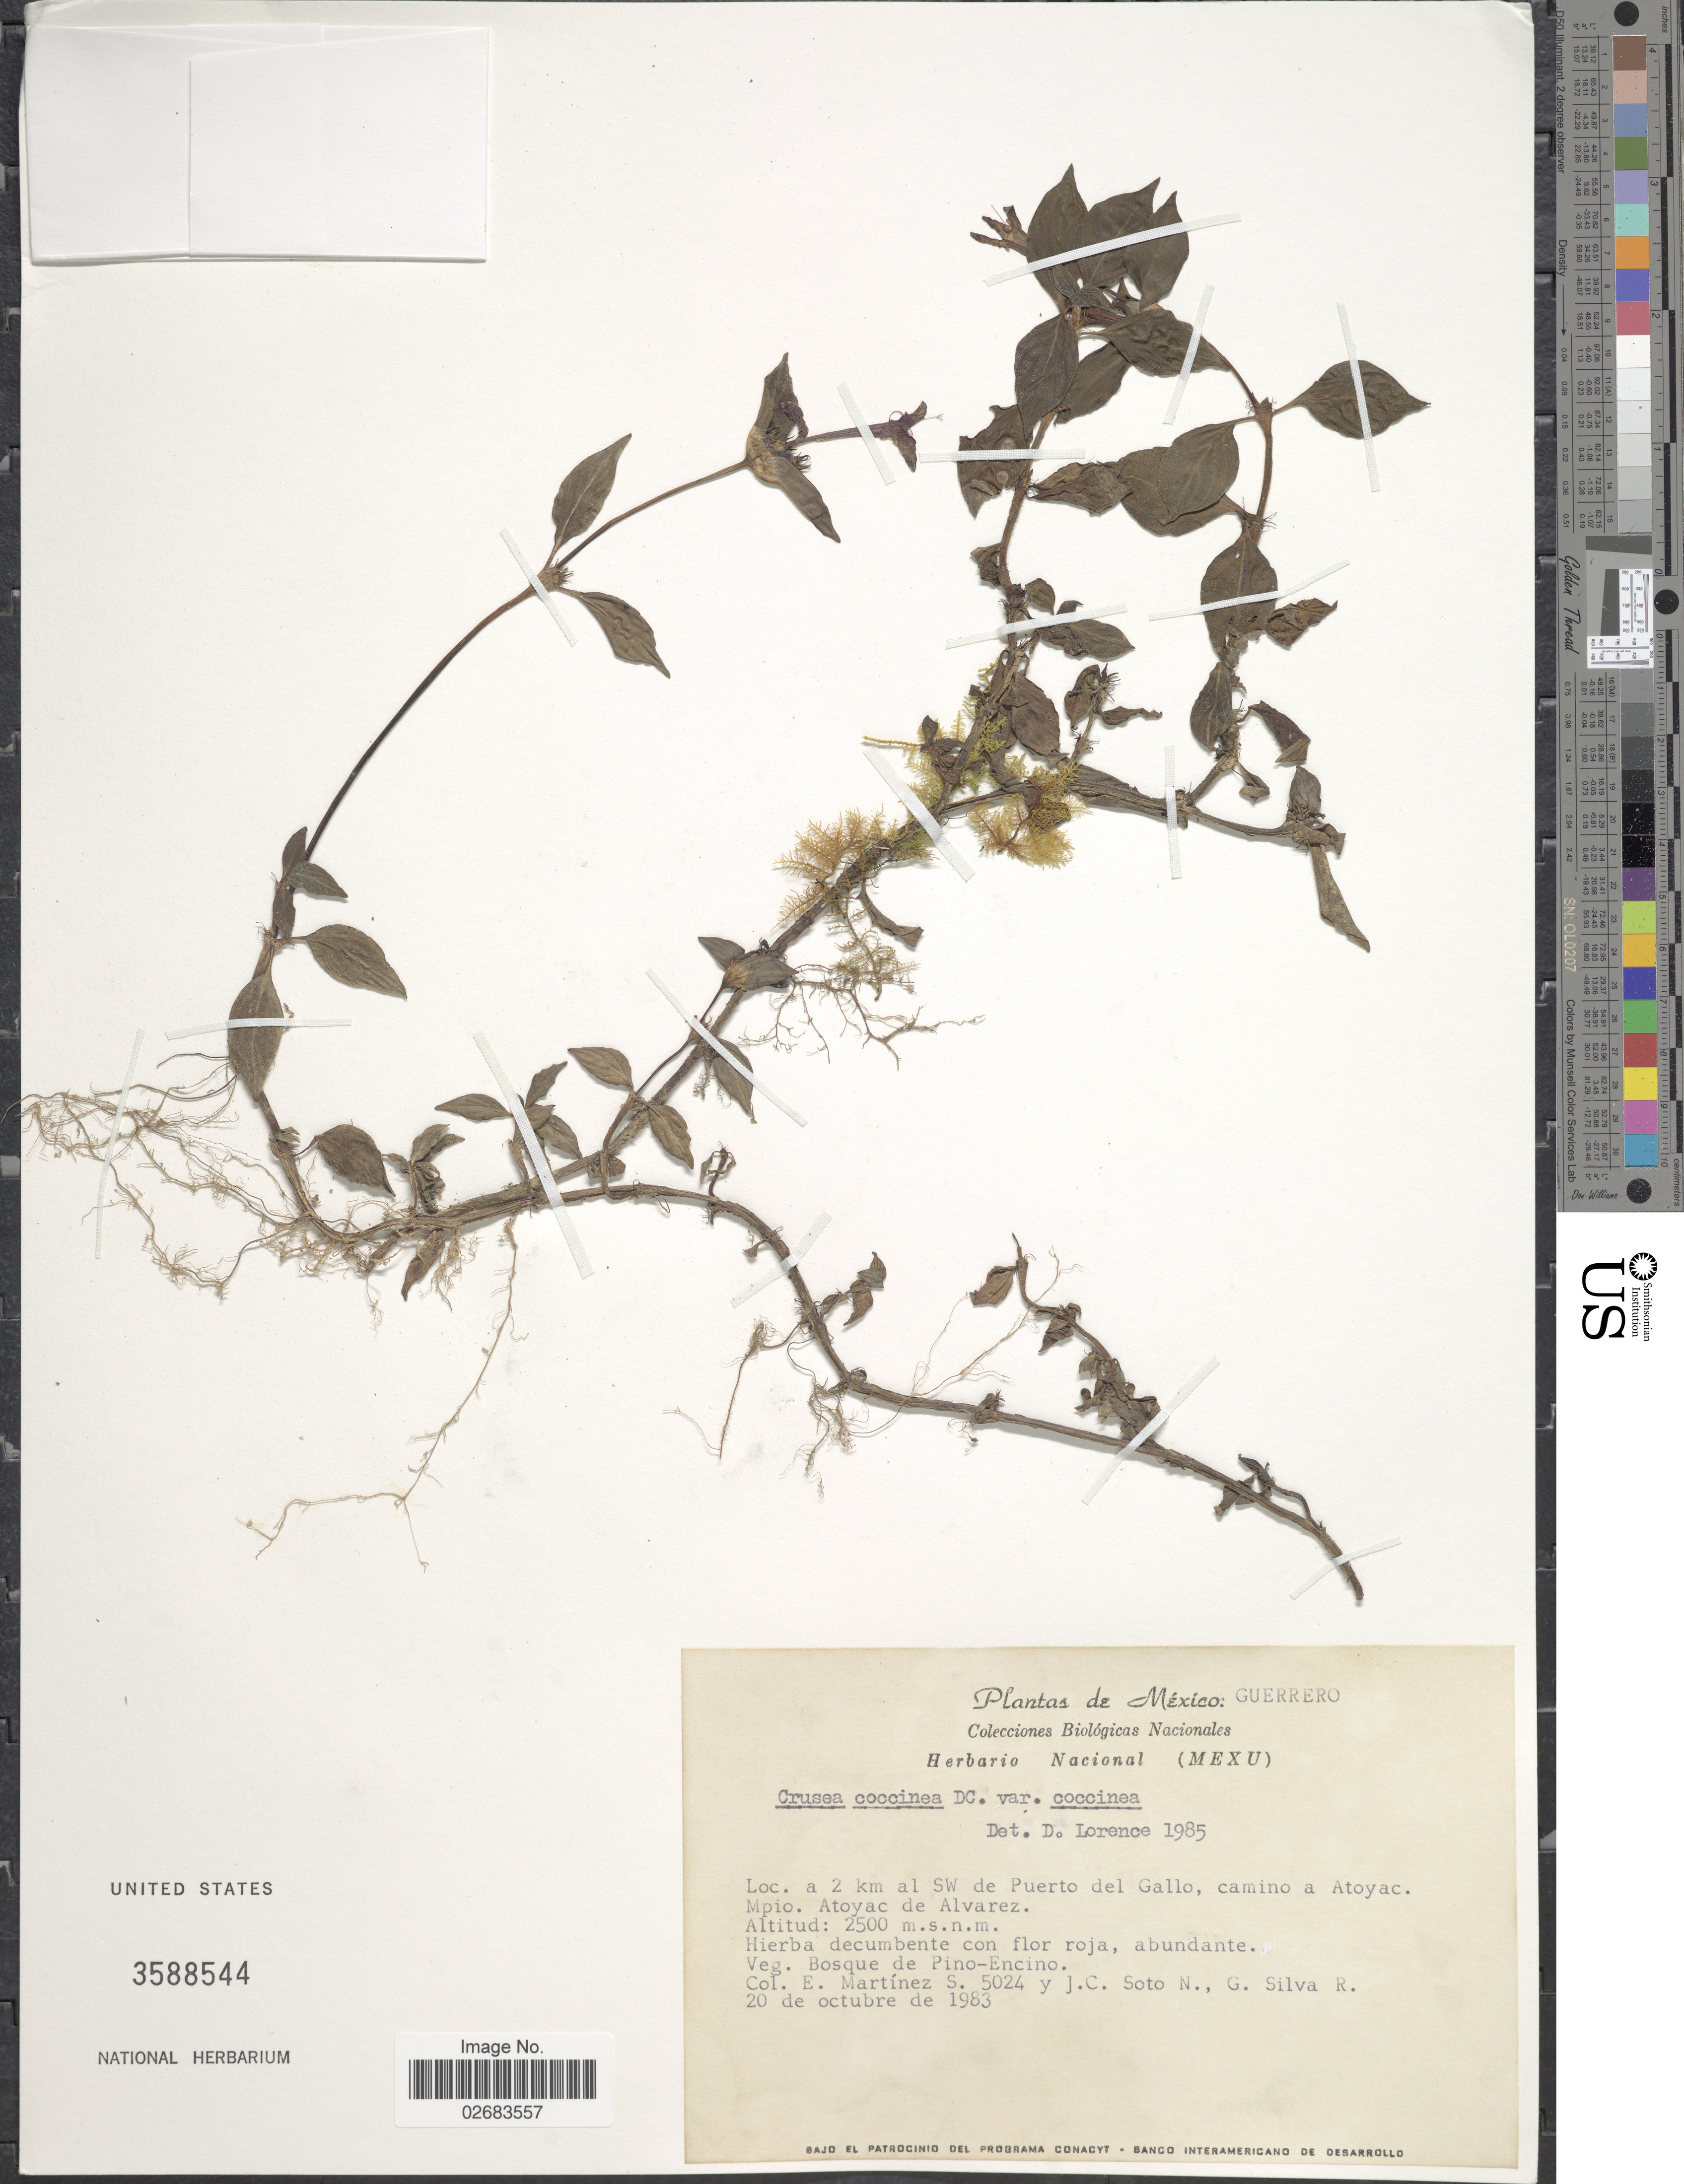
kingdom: Plantae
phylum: Tracheophyta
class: Magnoliopsida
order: Gentianales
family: Rubiaceae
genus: Crusea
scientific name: Crusea coccinea var. coccinea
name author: DC.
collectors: E. M. Martínez S., J. Soto & G. Silva R.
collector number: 5024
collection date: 1983-10-20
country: Mexico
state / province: Guerrero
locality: A 2 Km al SW de Puerto del Gallo, camino a Atoyac. Mpio. Atoyac de Alvarez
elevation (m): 2500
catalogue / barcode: US 3588544